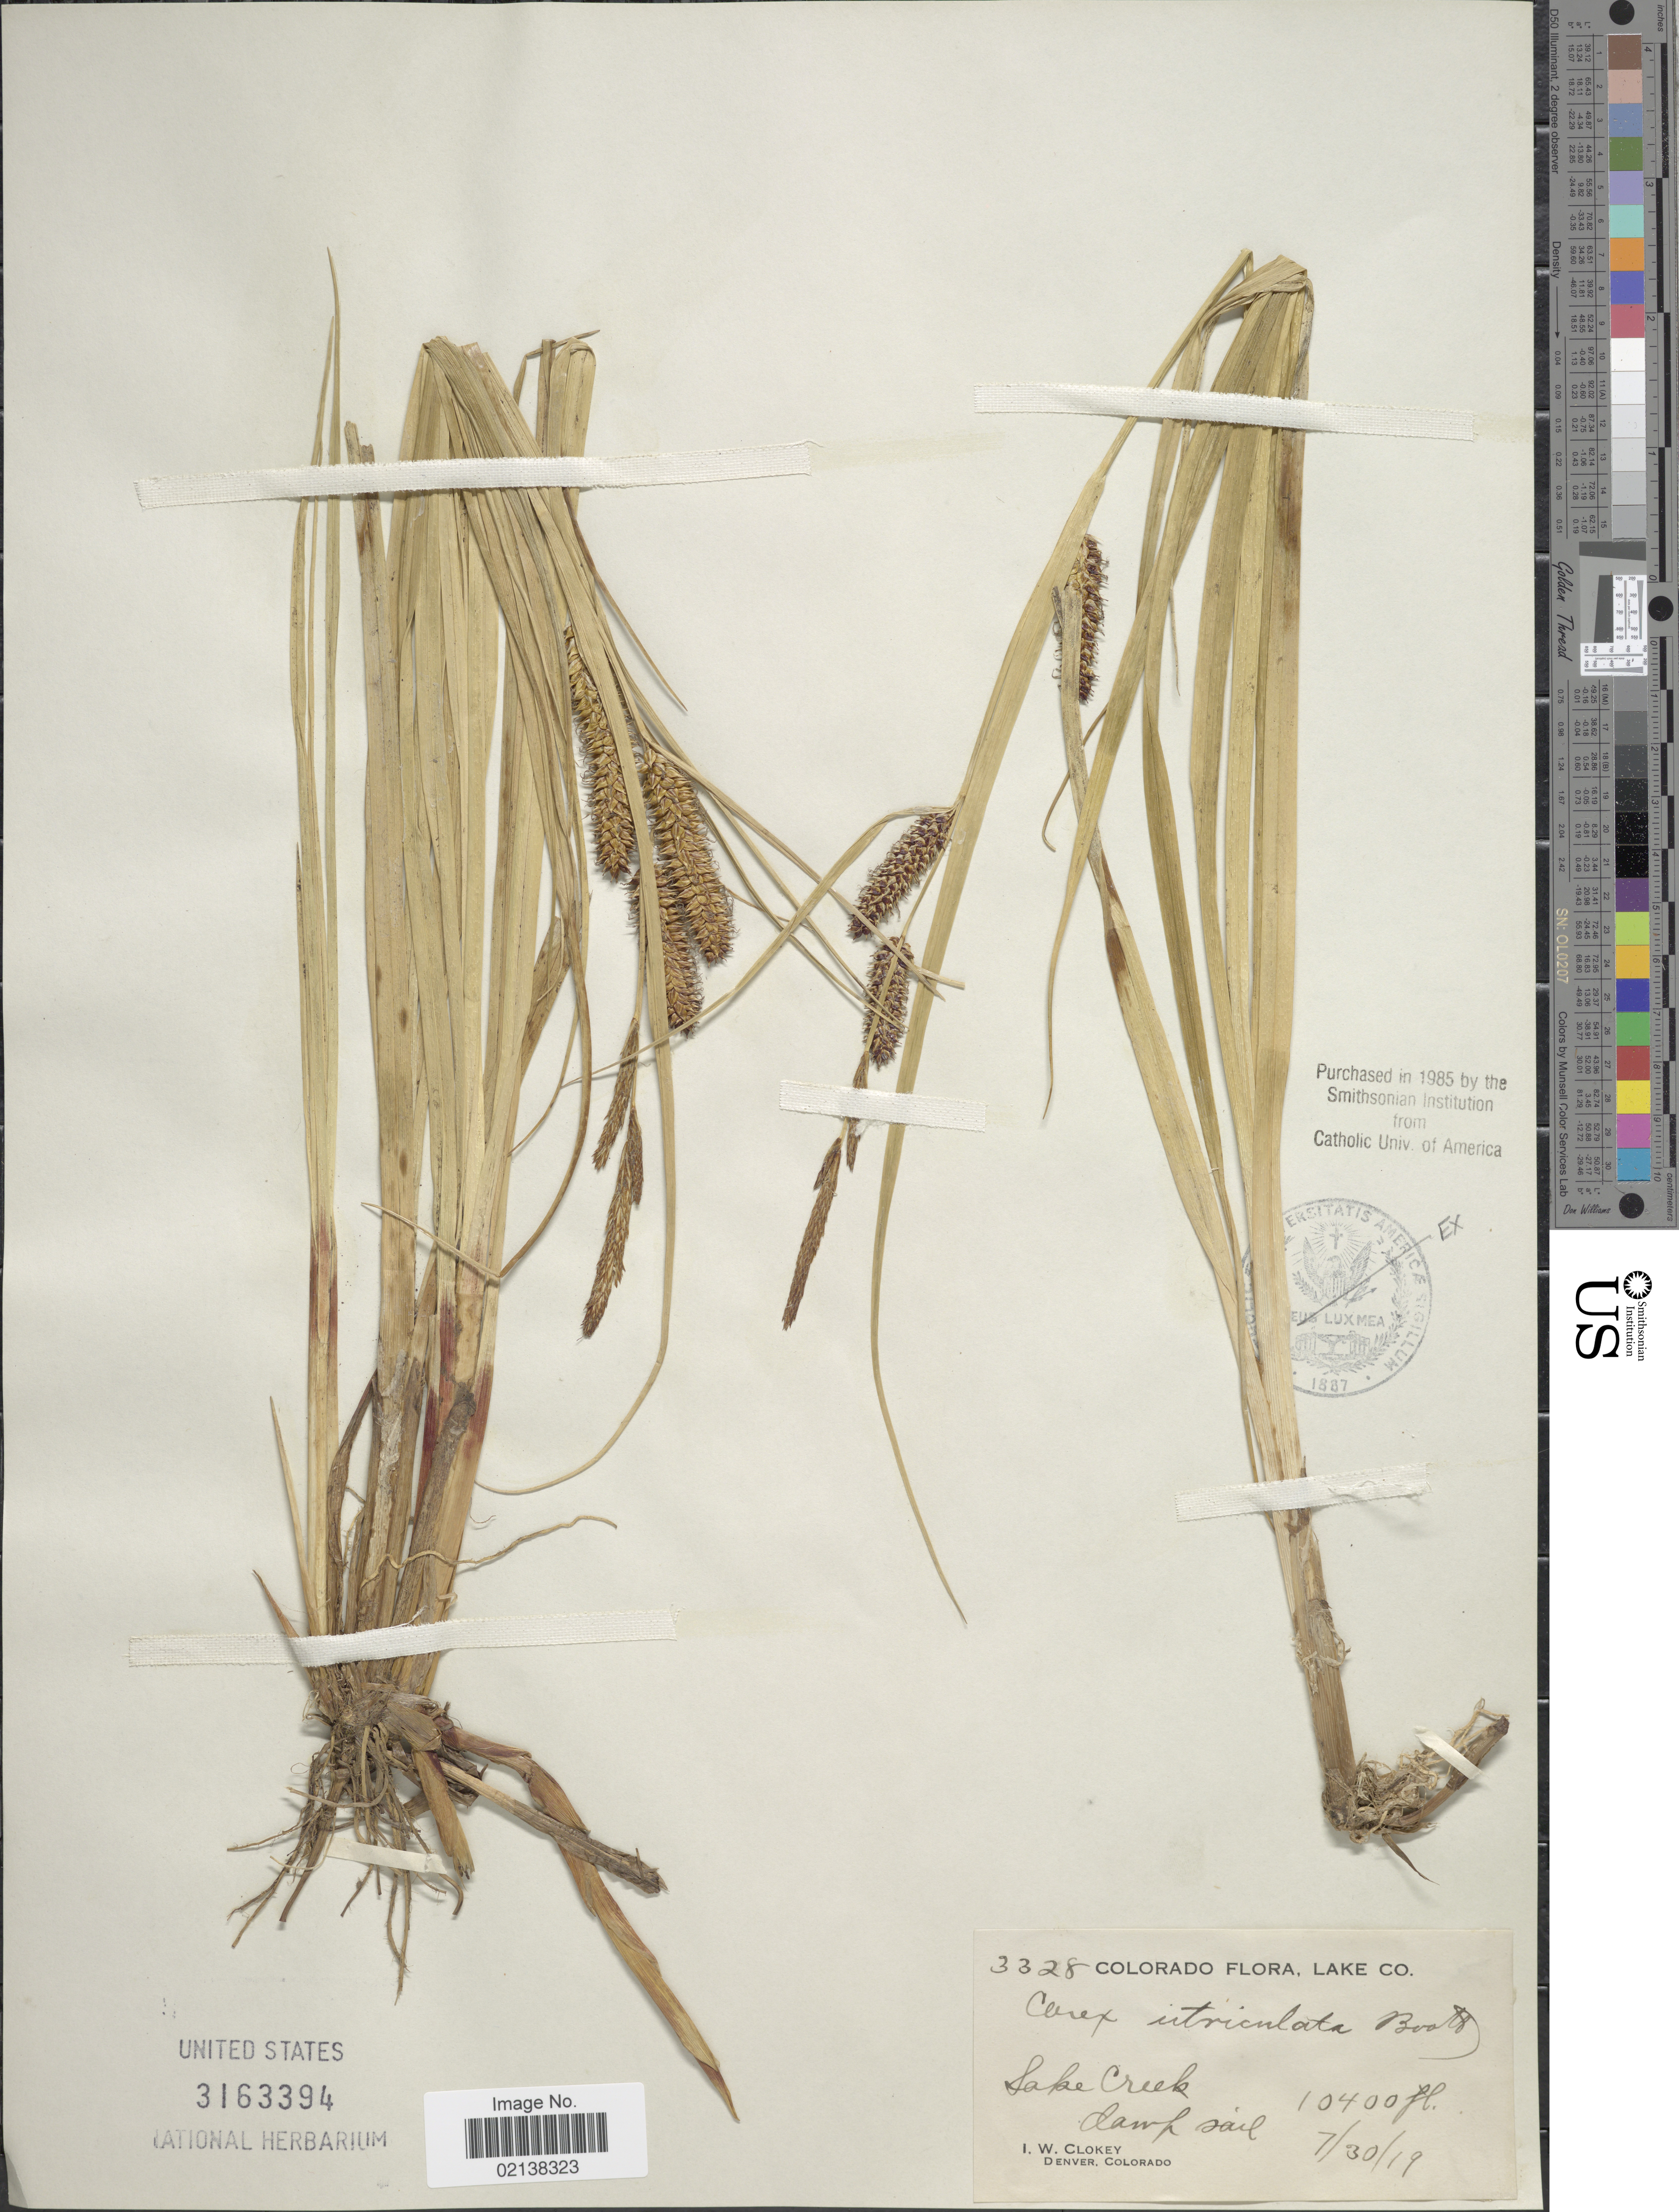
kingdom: Plantae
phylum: Tracheophyta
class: Liliopsida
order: Poales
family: Cyperaceae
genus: Carex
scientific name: Carex utriculata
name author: Boott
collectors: I. W. Clokey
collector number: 3328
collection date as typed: Transcribed d/m/y: 30/7/19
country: United States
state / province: Colorado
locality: Lake Co., Lake Creek, damp soil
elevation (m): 3170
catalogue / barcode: US 3163394